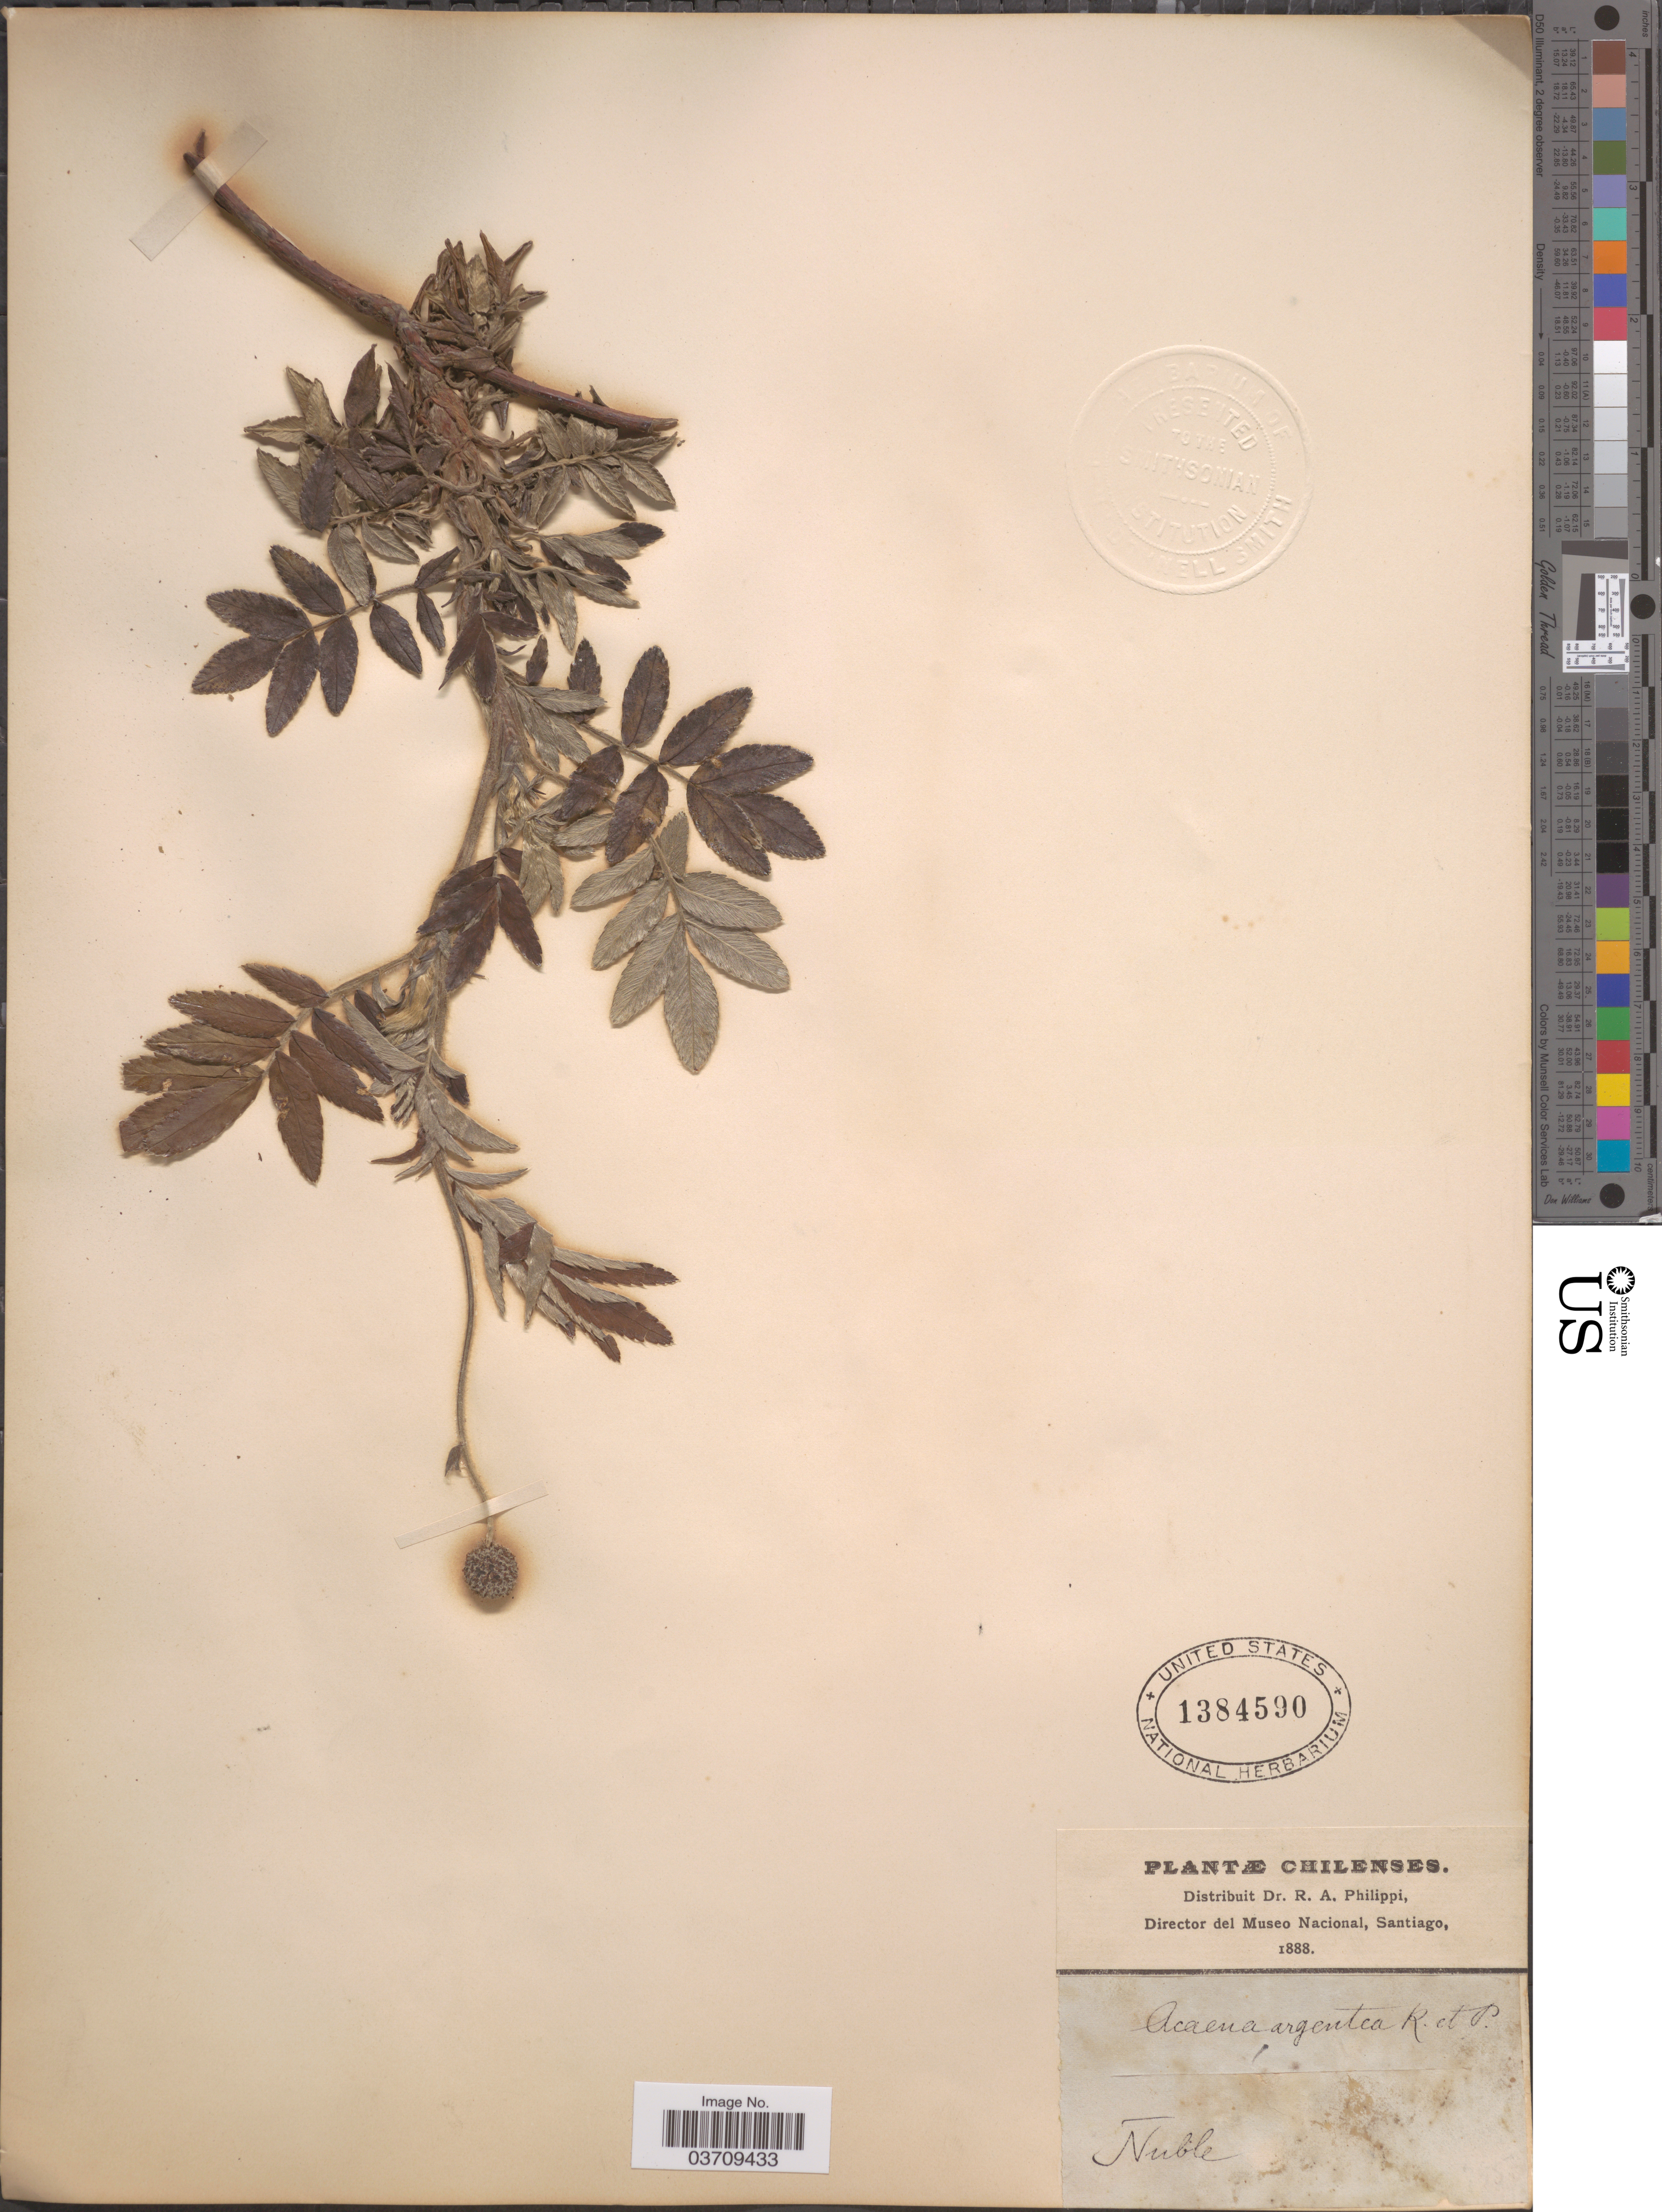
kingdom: Plantae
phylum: Tracheophyta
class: Magnoliopsida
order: Rosales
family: Rosaceae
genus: Acaena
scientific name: Acaena cylindristachya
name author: Ruiz & Pav.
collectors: ex. herb. R.A. Philippi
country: Chile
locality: Ñuble.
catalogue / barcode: US 1384590